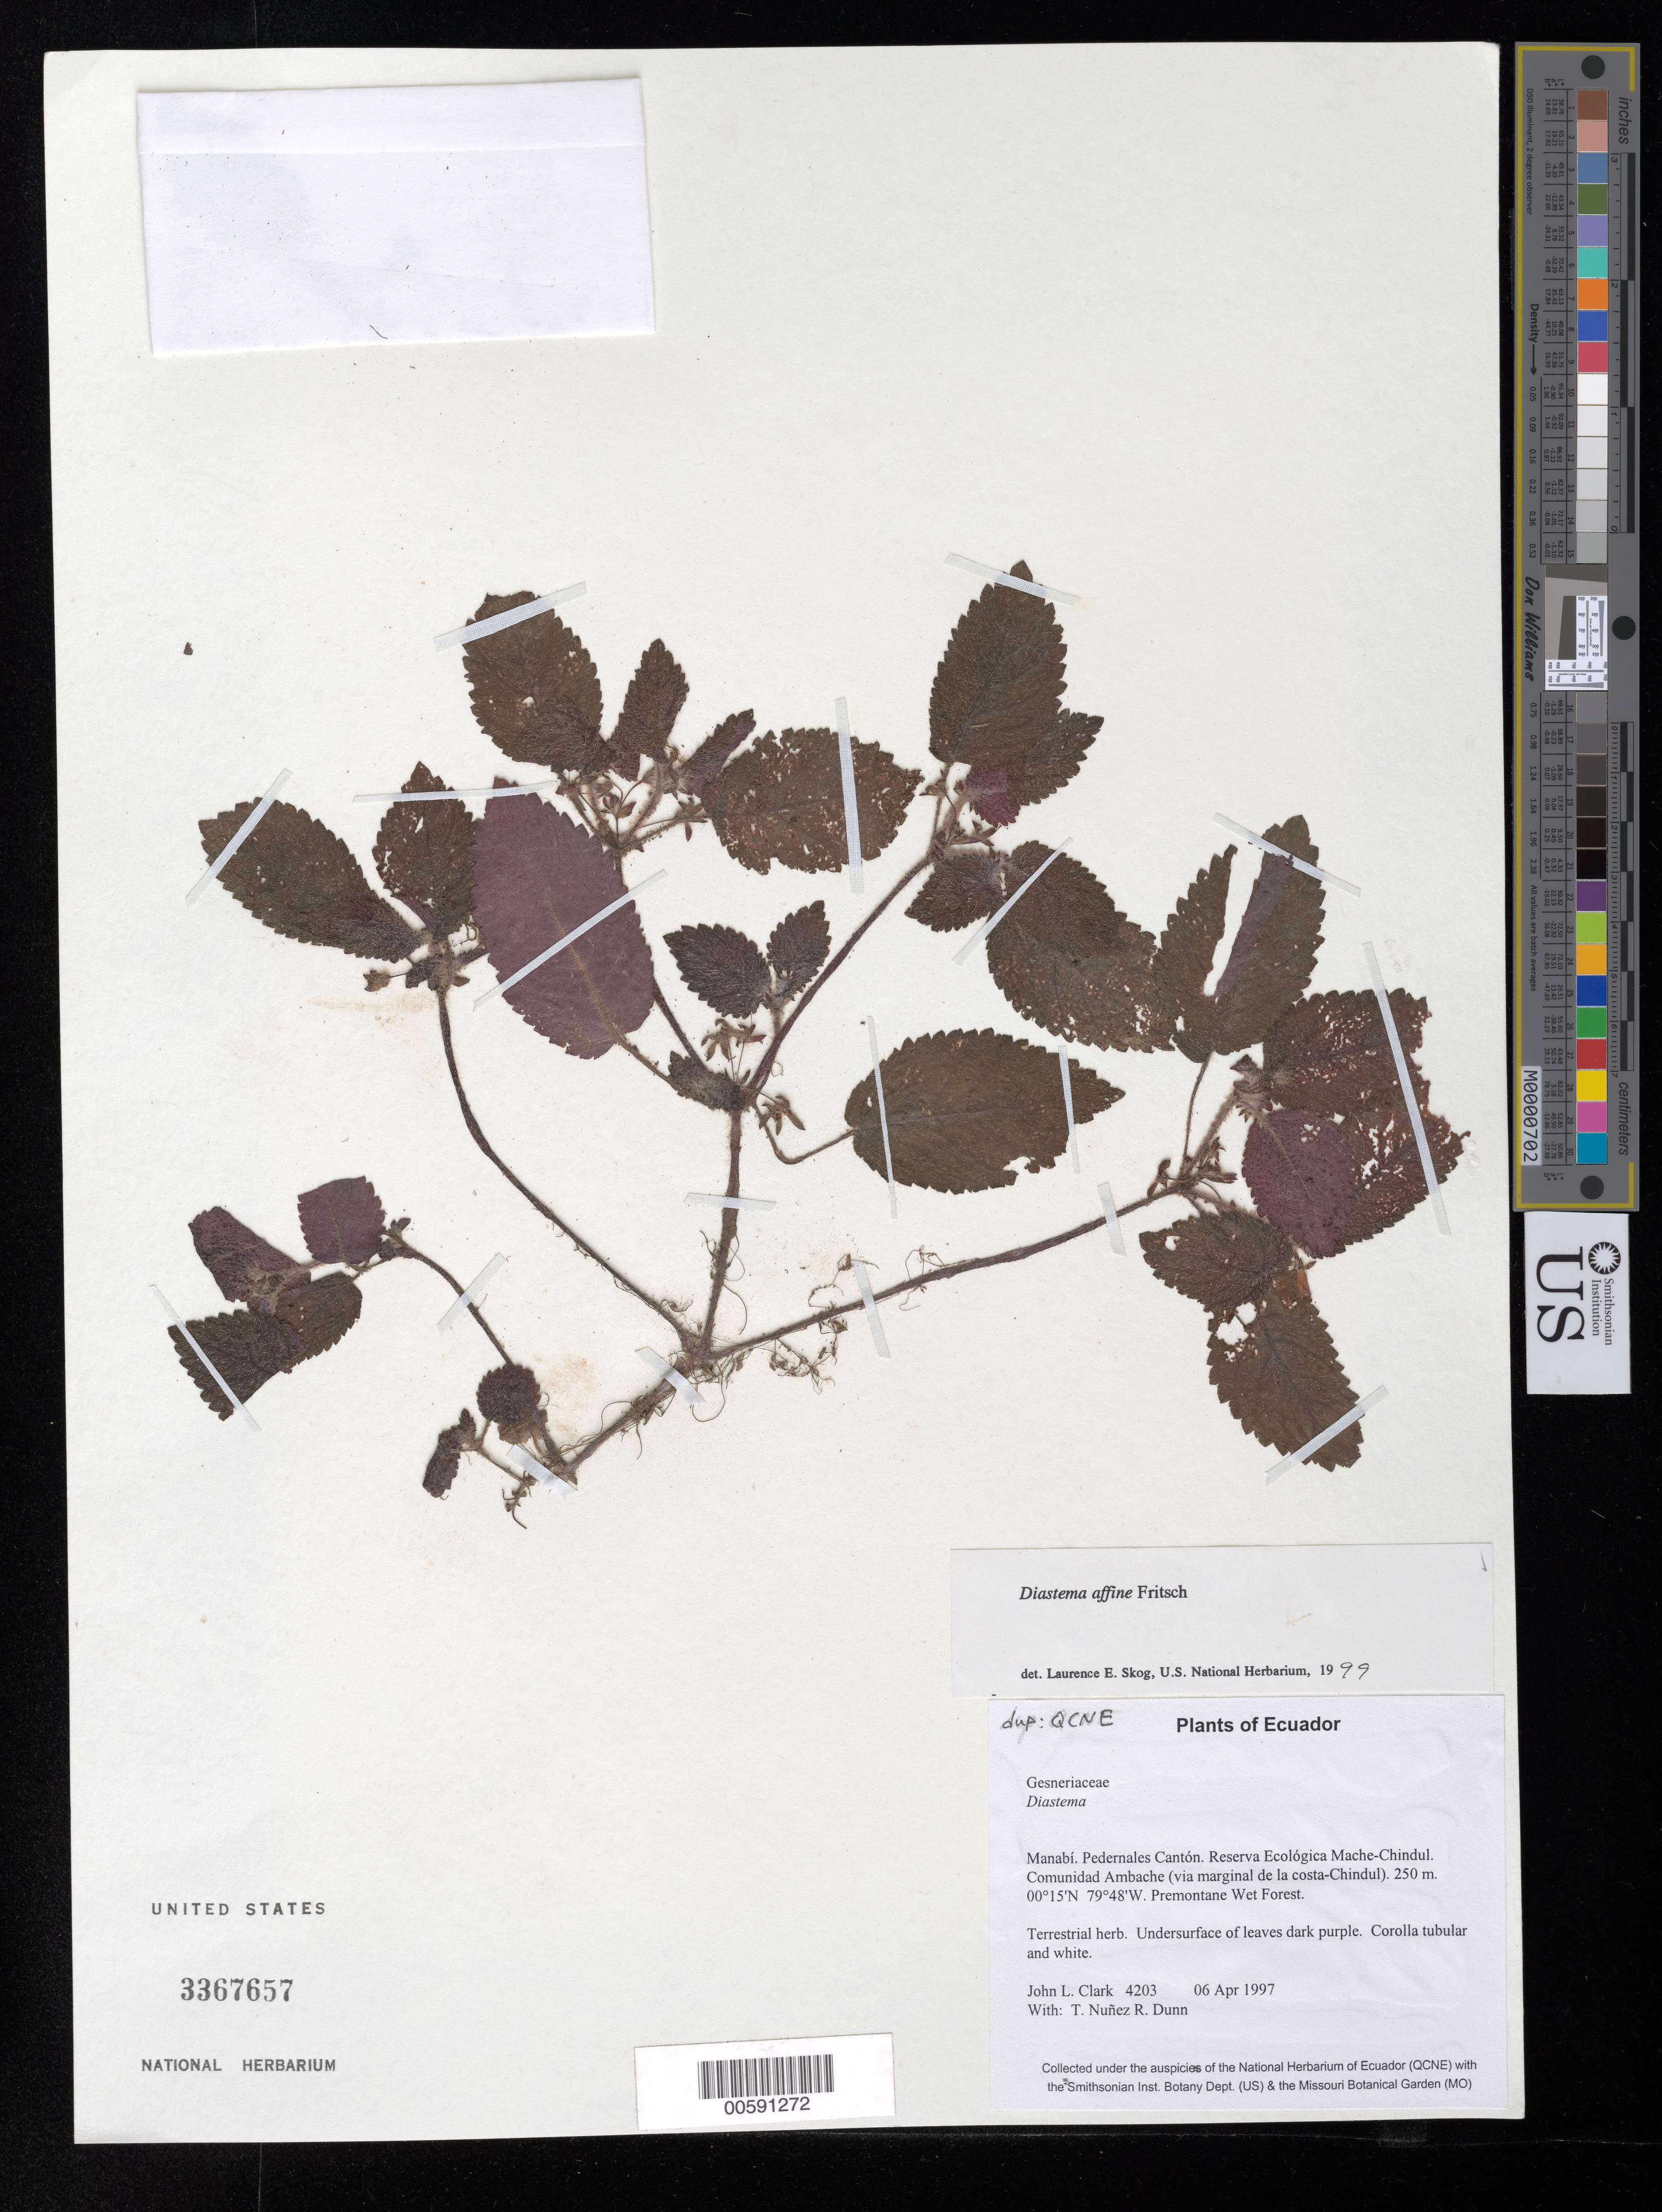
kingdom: Plantae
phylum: Tracheophyta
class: Magnoliopsida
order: Lamiales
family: Gesneriaceae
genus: Diastema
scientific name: Diastema affine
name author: Fritsch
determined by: Skog, Laurence E.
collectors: J. L. Clark, R. Dunn, T. Núñez & C. Robles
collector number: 4203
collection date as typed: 06 Apr 1997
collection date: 1997-04-06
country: Ecuador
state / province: Manabí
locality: Pedernales Cantón. Reserva Ecológica Mache-Chindul. Comunidad Ambache (via marginal de la costa-Chindul).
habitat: Premontane Wet Forest.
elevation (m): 250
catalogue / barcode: US 3367657